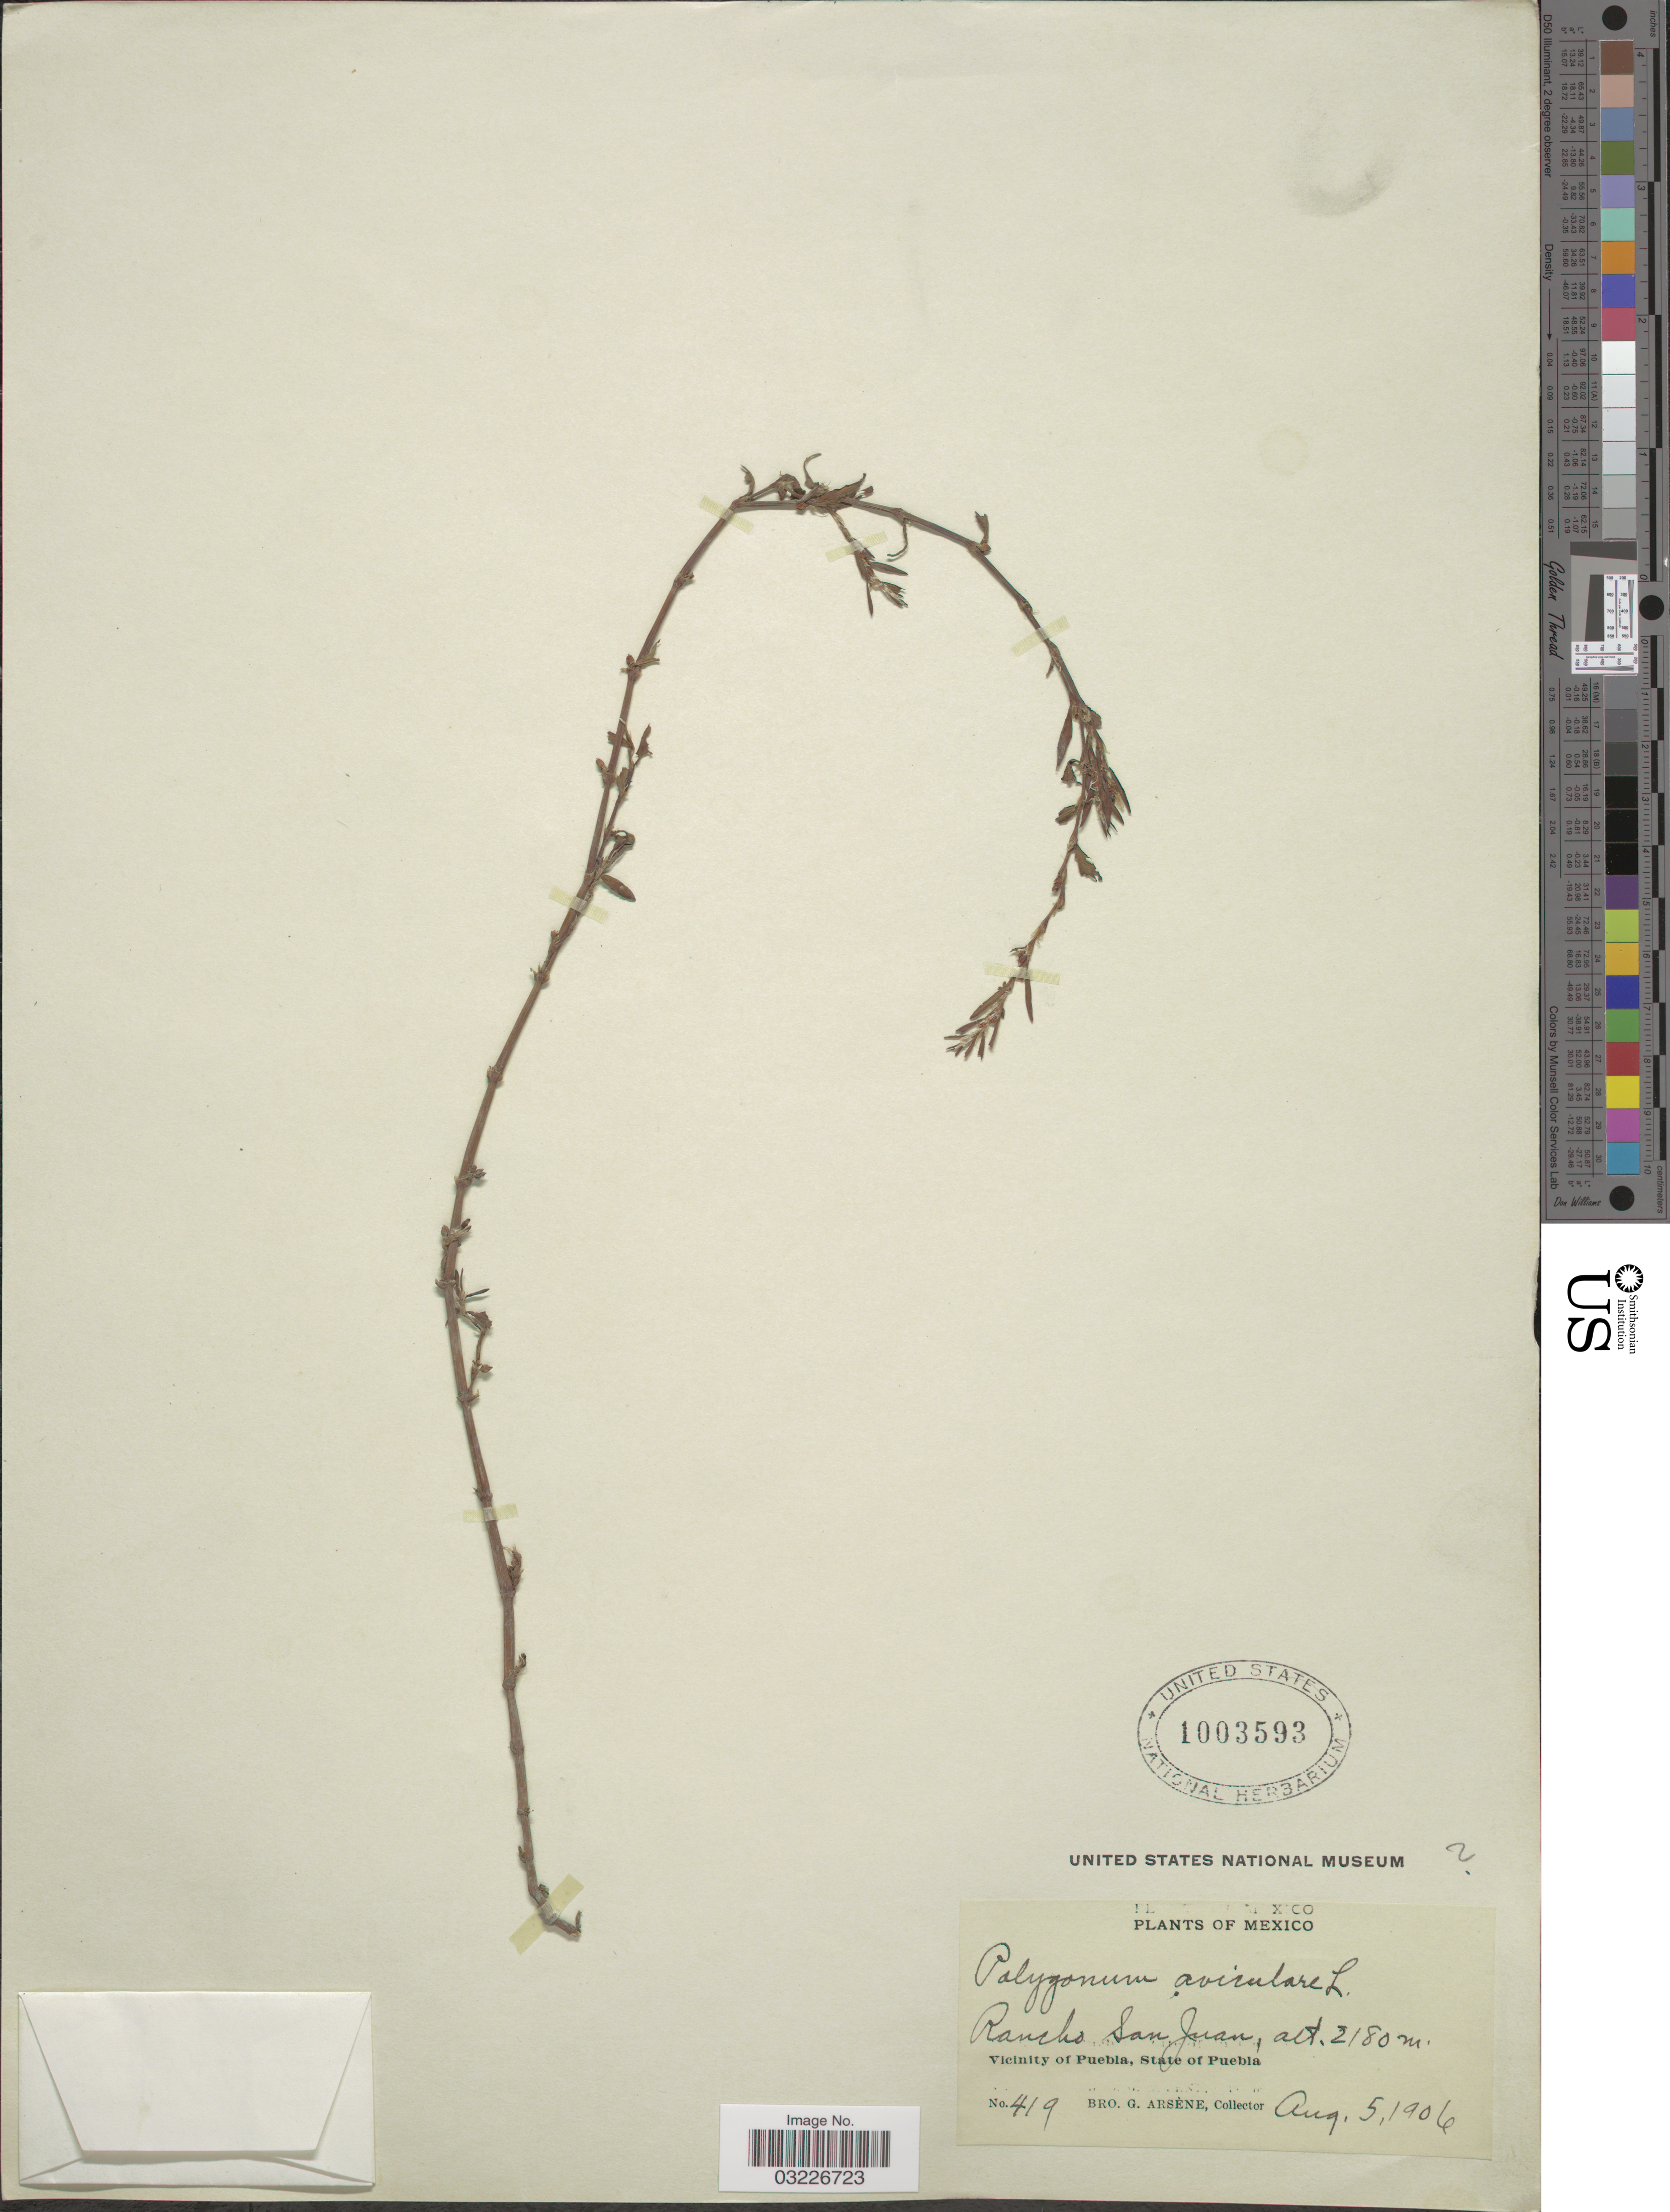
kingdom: Plantae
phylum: Tracheophyta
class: Magnoliopsida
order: Caryophyllales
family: Polygonaceae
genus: Polygonum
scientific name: Polygonum sp.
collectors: Bro. G. Arsène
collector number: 419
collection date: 1906-08-05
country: Mexico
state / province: Puebla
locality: Rancho San Juan, Vicinity of Puebla.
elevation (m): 2180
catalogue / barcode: US 1003593